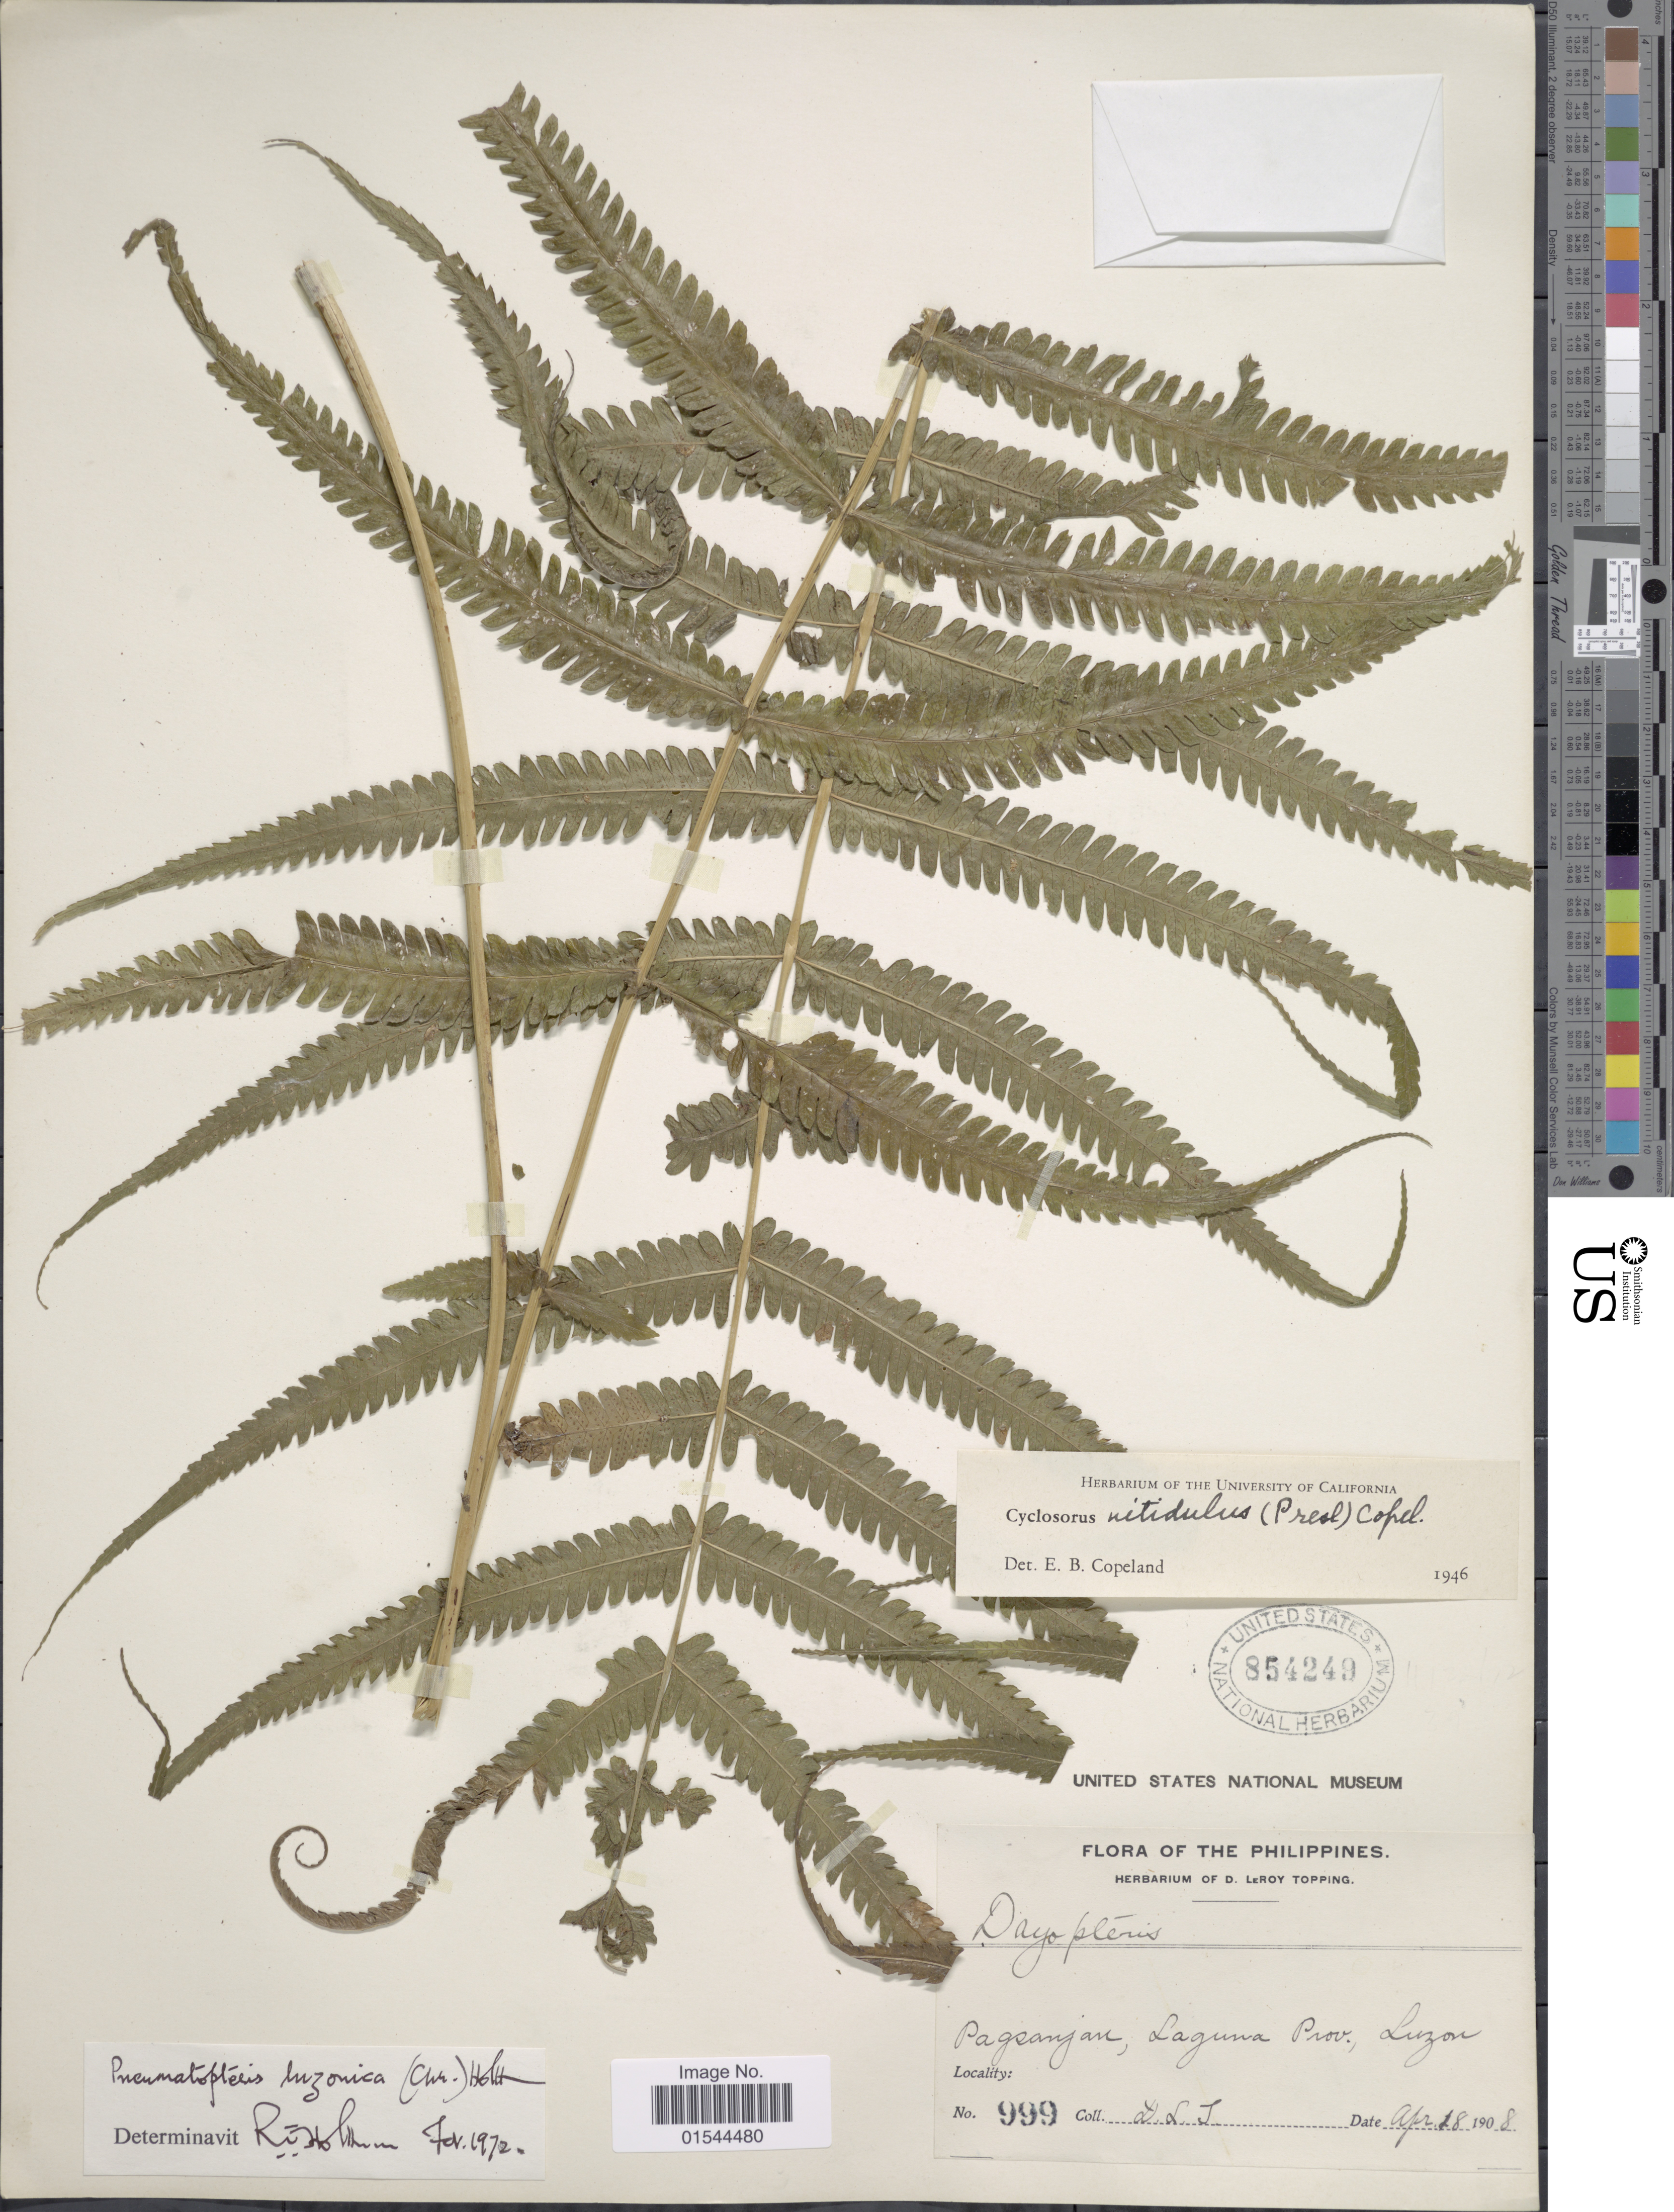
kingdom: Plantae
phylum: Tracheophyta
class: Polypodiopsida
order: Polypodiales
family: Thelypteridaceae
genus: Pneumatopteris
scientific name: Pneumatopteris laevis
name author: (Mett.) Holttum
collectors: D. L. Topping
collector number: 999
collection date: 1908-04-18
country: Philippines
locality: Pagsanjan, Laguna Prov., Luzon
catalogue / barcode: US 854249